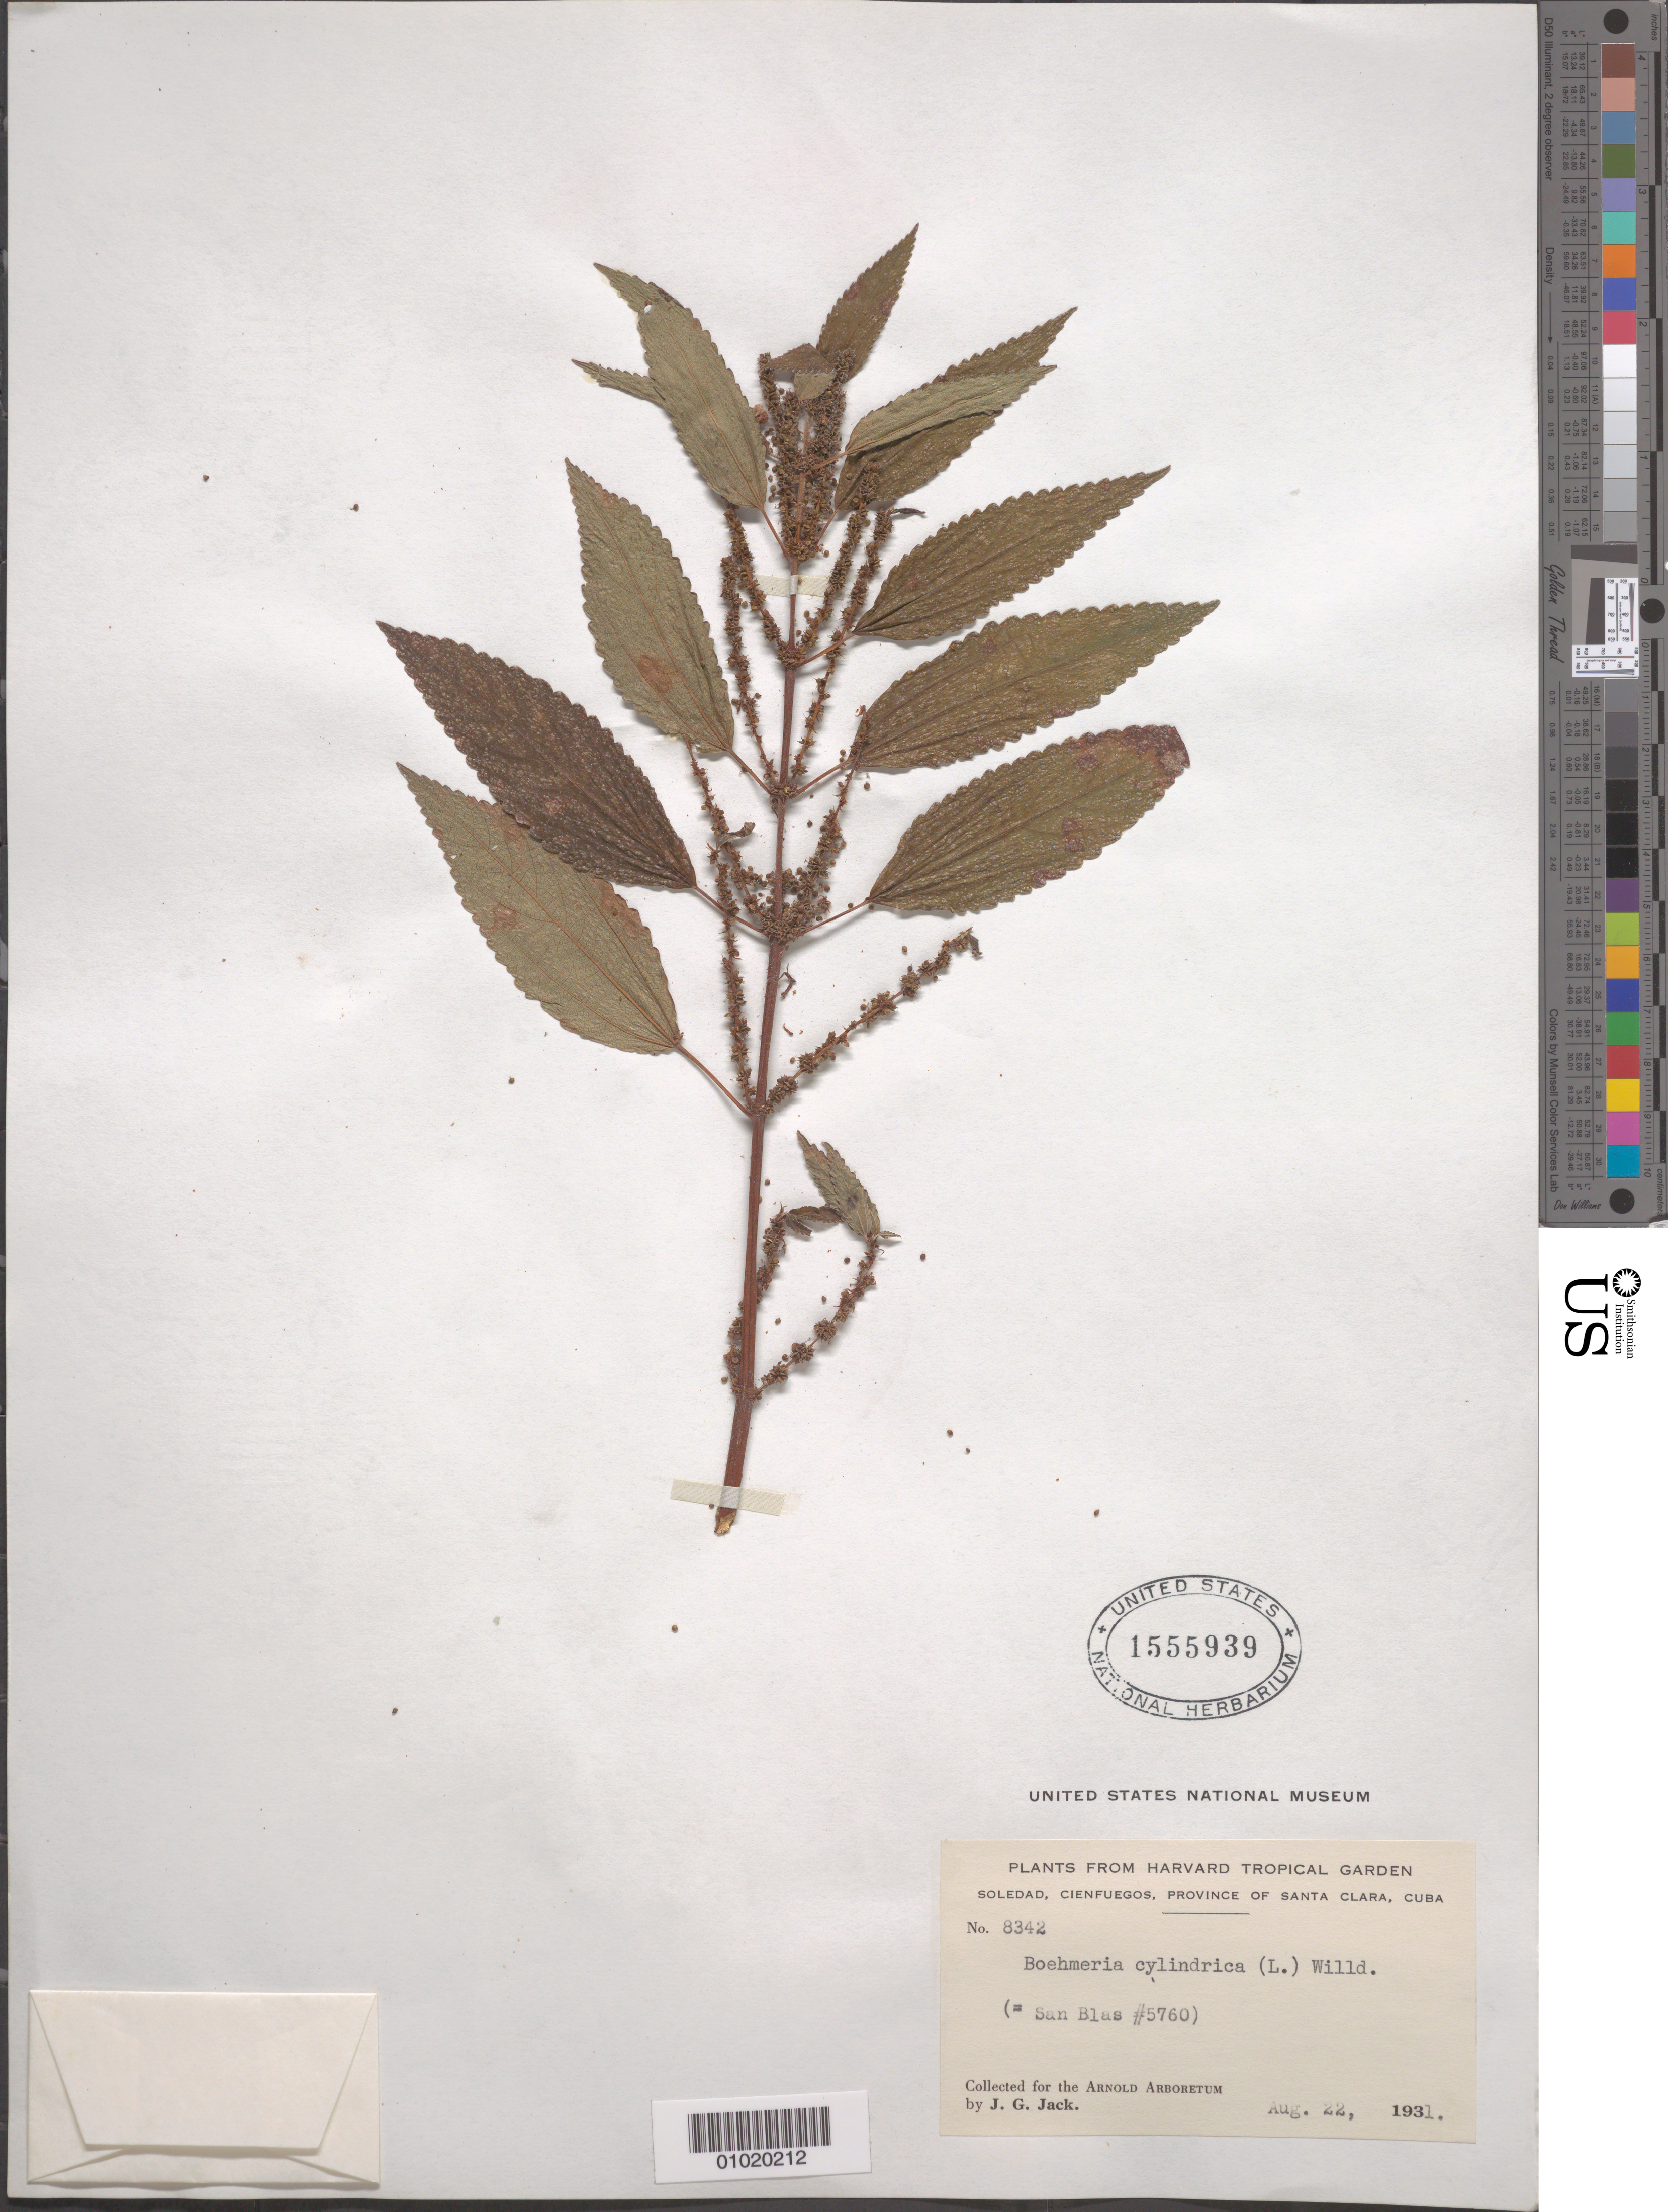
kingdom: Plantae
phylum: Tracheophyta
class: Magnoliopsida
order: Rosales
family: Urticaceae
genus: Boehmeria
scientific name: Boehmeria cylindrica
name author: (L.) Sw.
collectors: J. G. Jack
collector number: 8342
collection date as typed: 22 Aug 1931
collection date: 1931-08-22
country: Cuba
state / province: Villa Clara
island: Cuba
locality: Santa Clara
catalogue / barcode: US 1555939